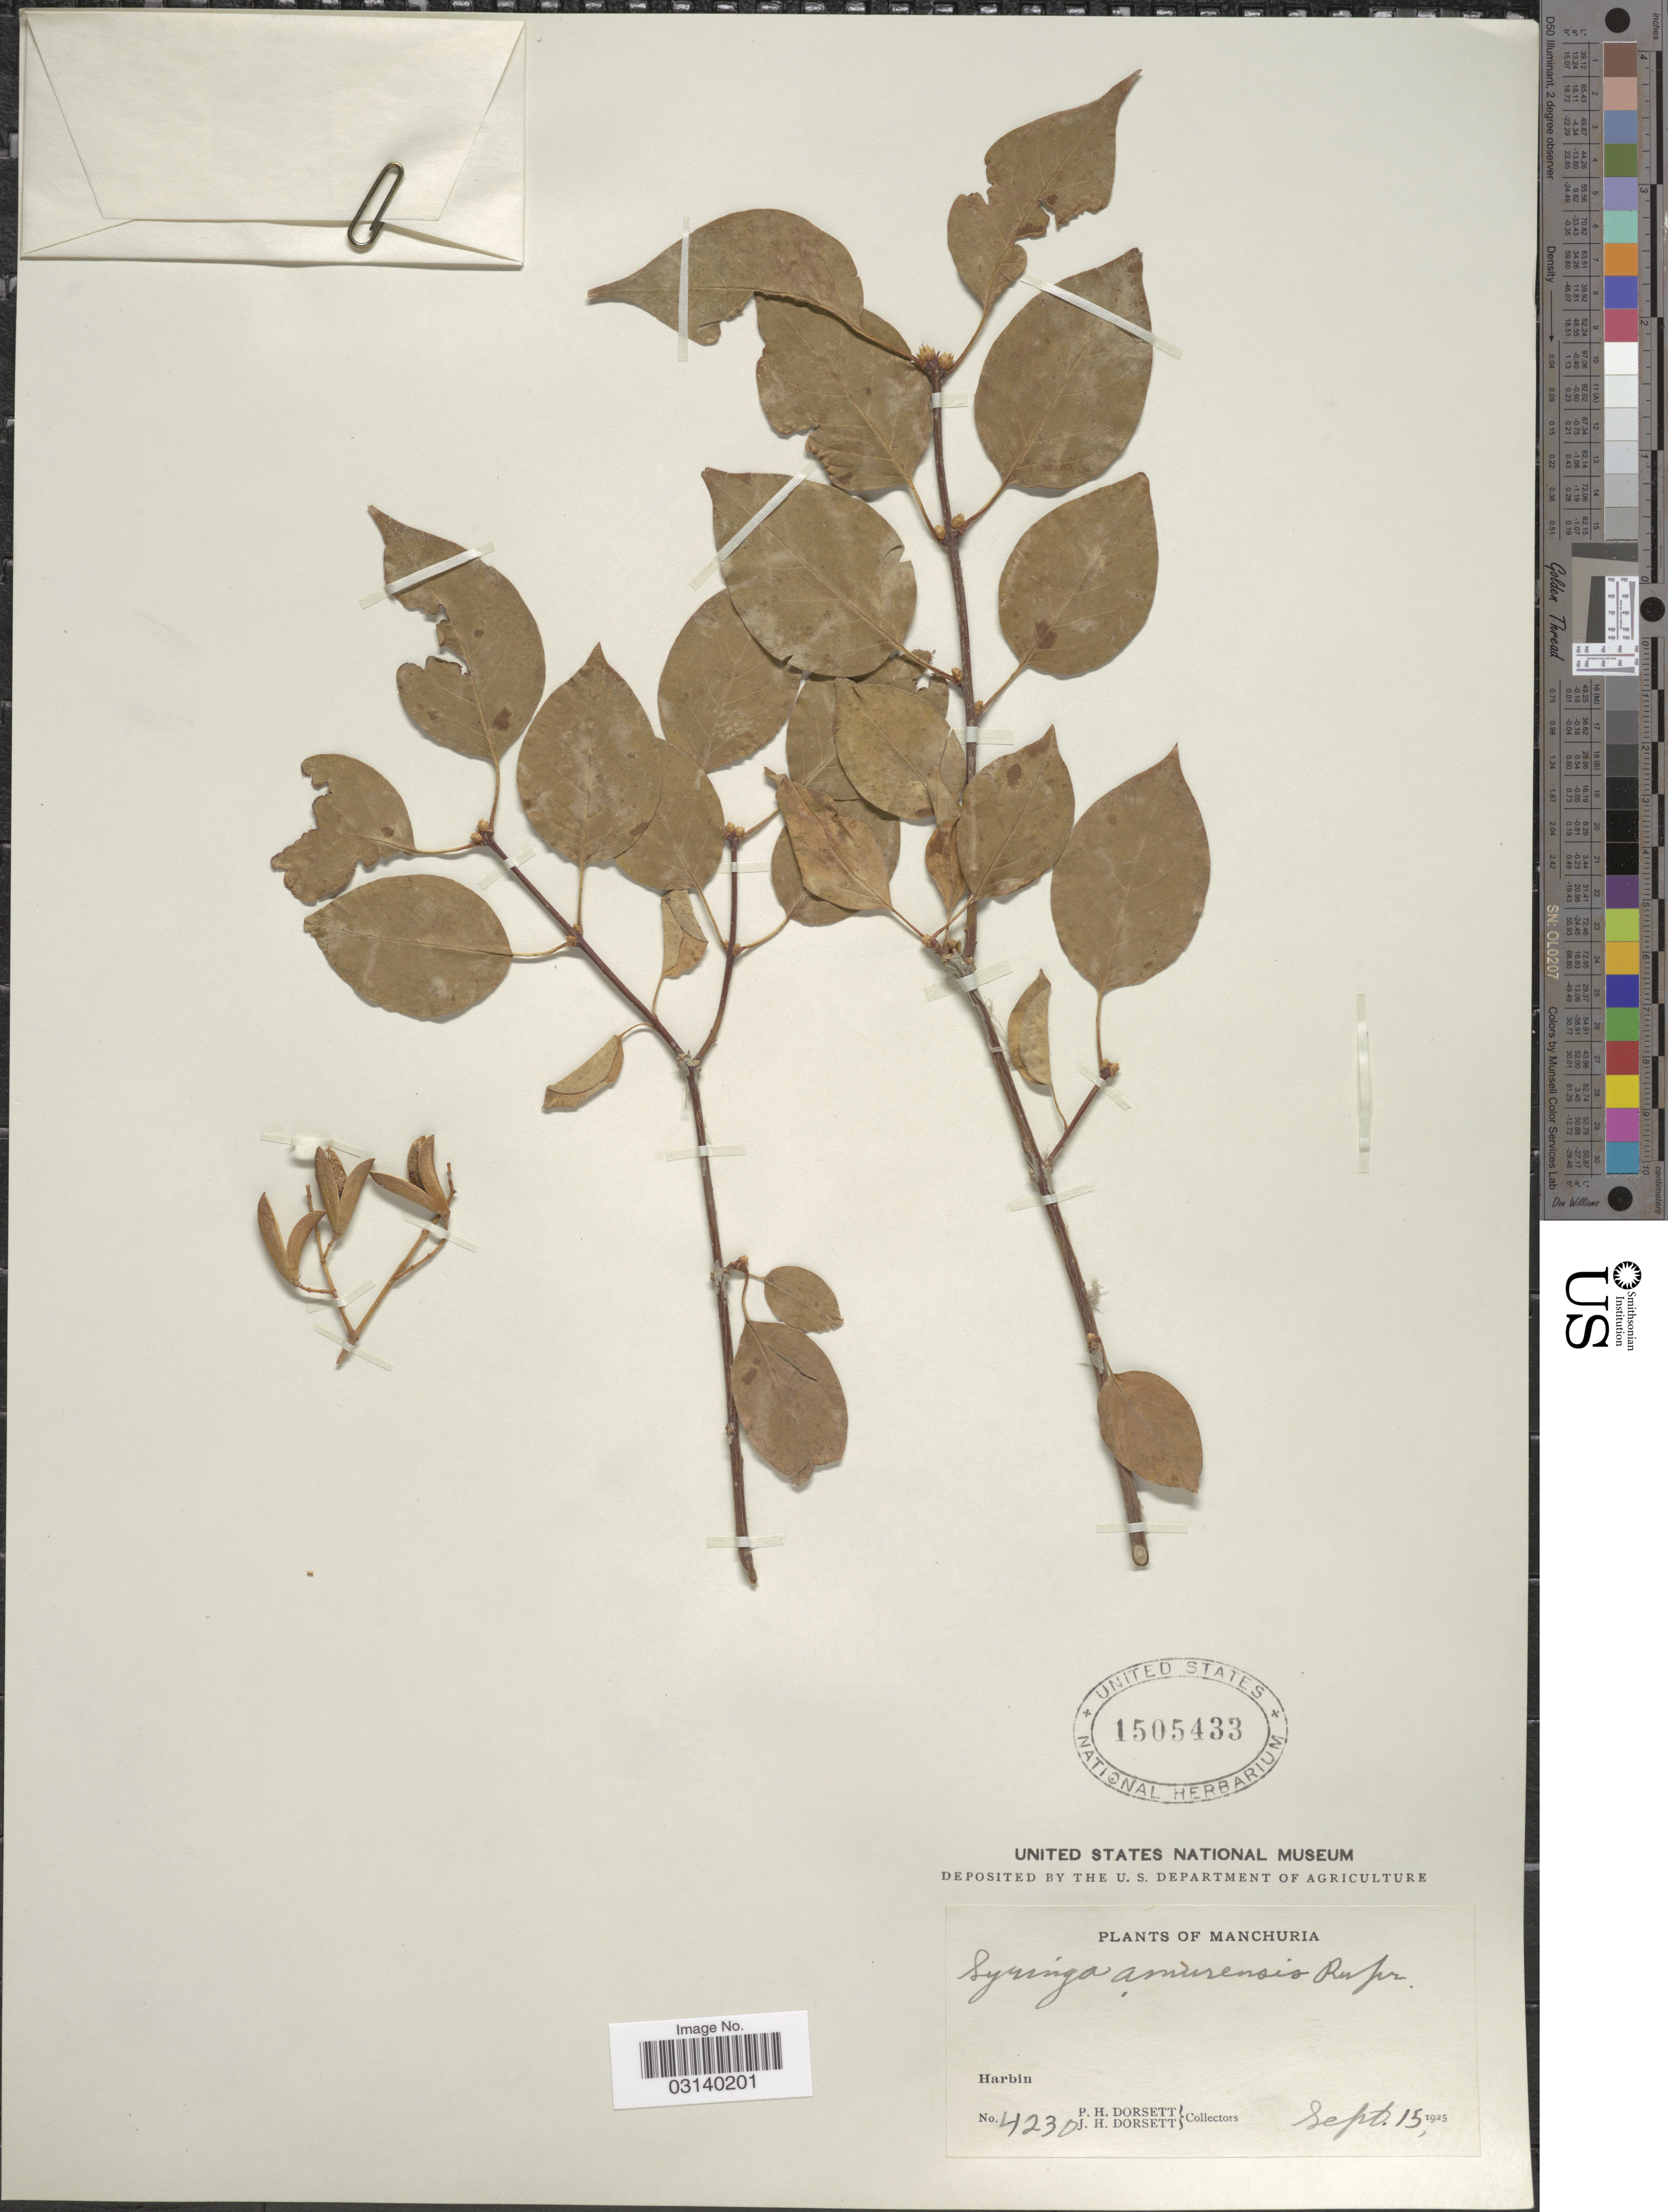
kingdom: Plantae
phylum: Tracheophyta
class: Magnoliopsida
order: Lamiales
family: Oleaceae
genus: Syringa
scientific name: Syringa amurensis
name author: Rupr.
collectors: P. H. Dorsett & J. Dorsett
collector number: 4230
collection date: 1925-09-15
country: China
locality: Manchuria. Harbin.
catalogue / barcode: US 1505433